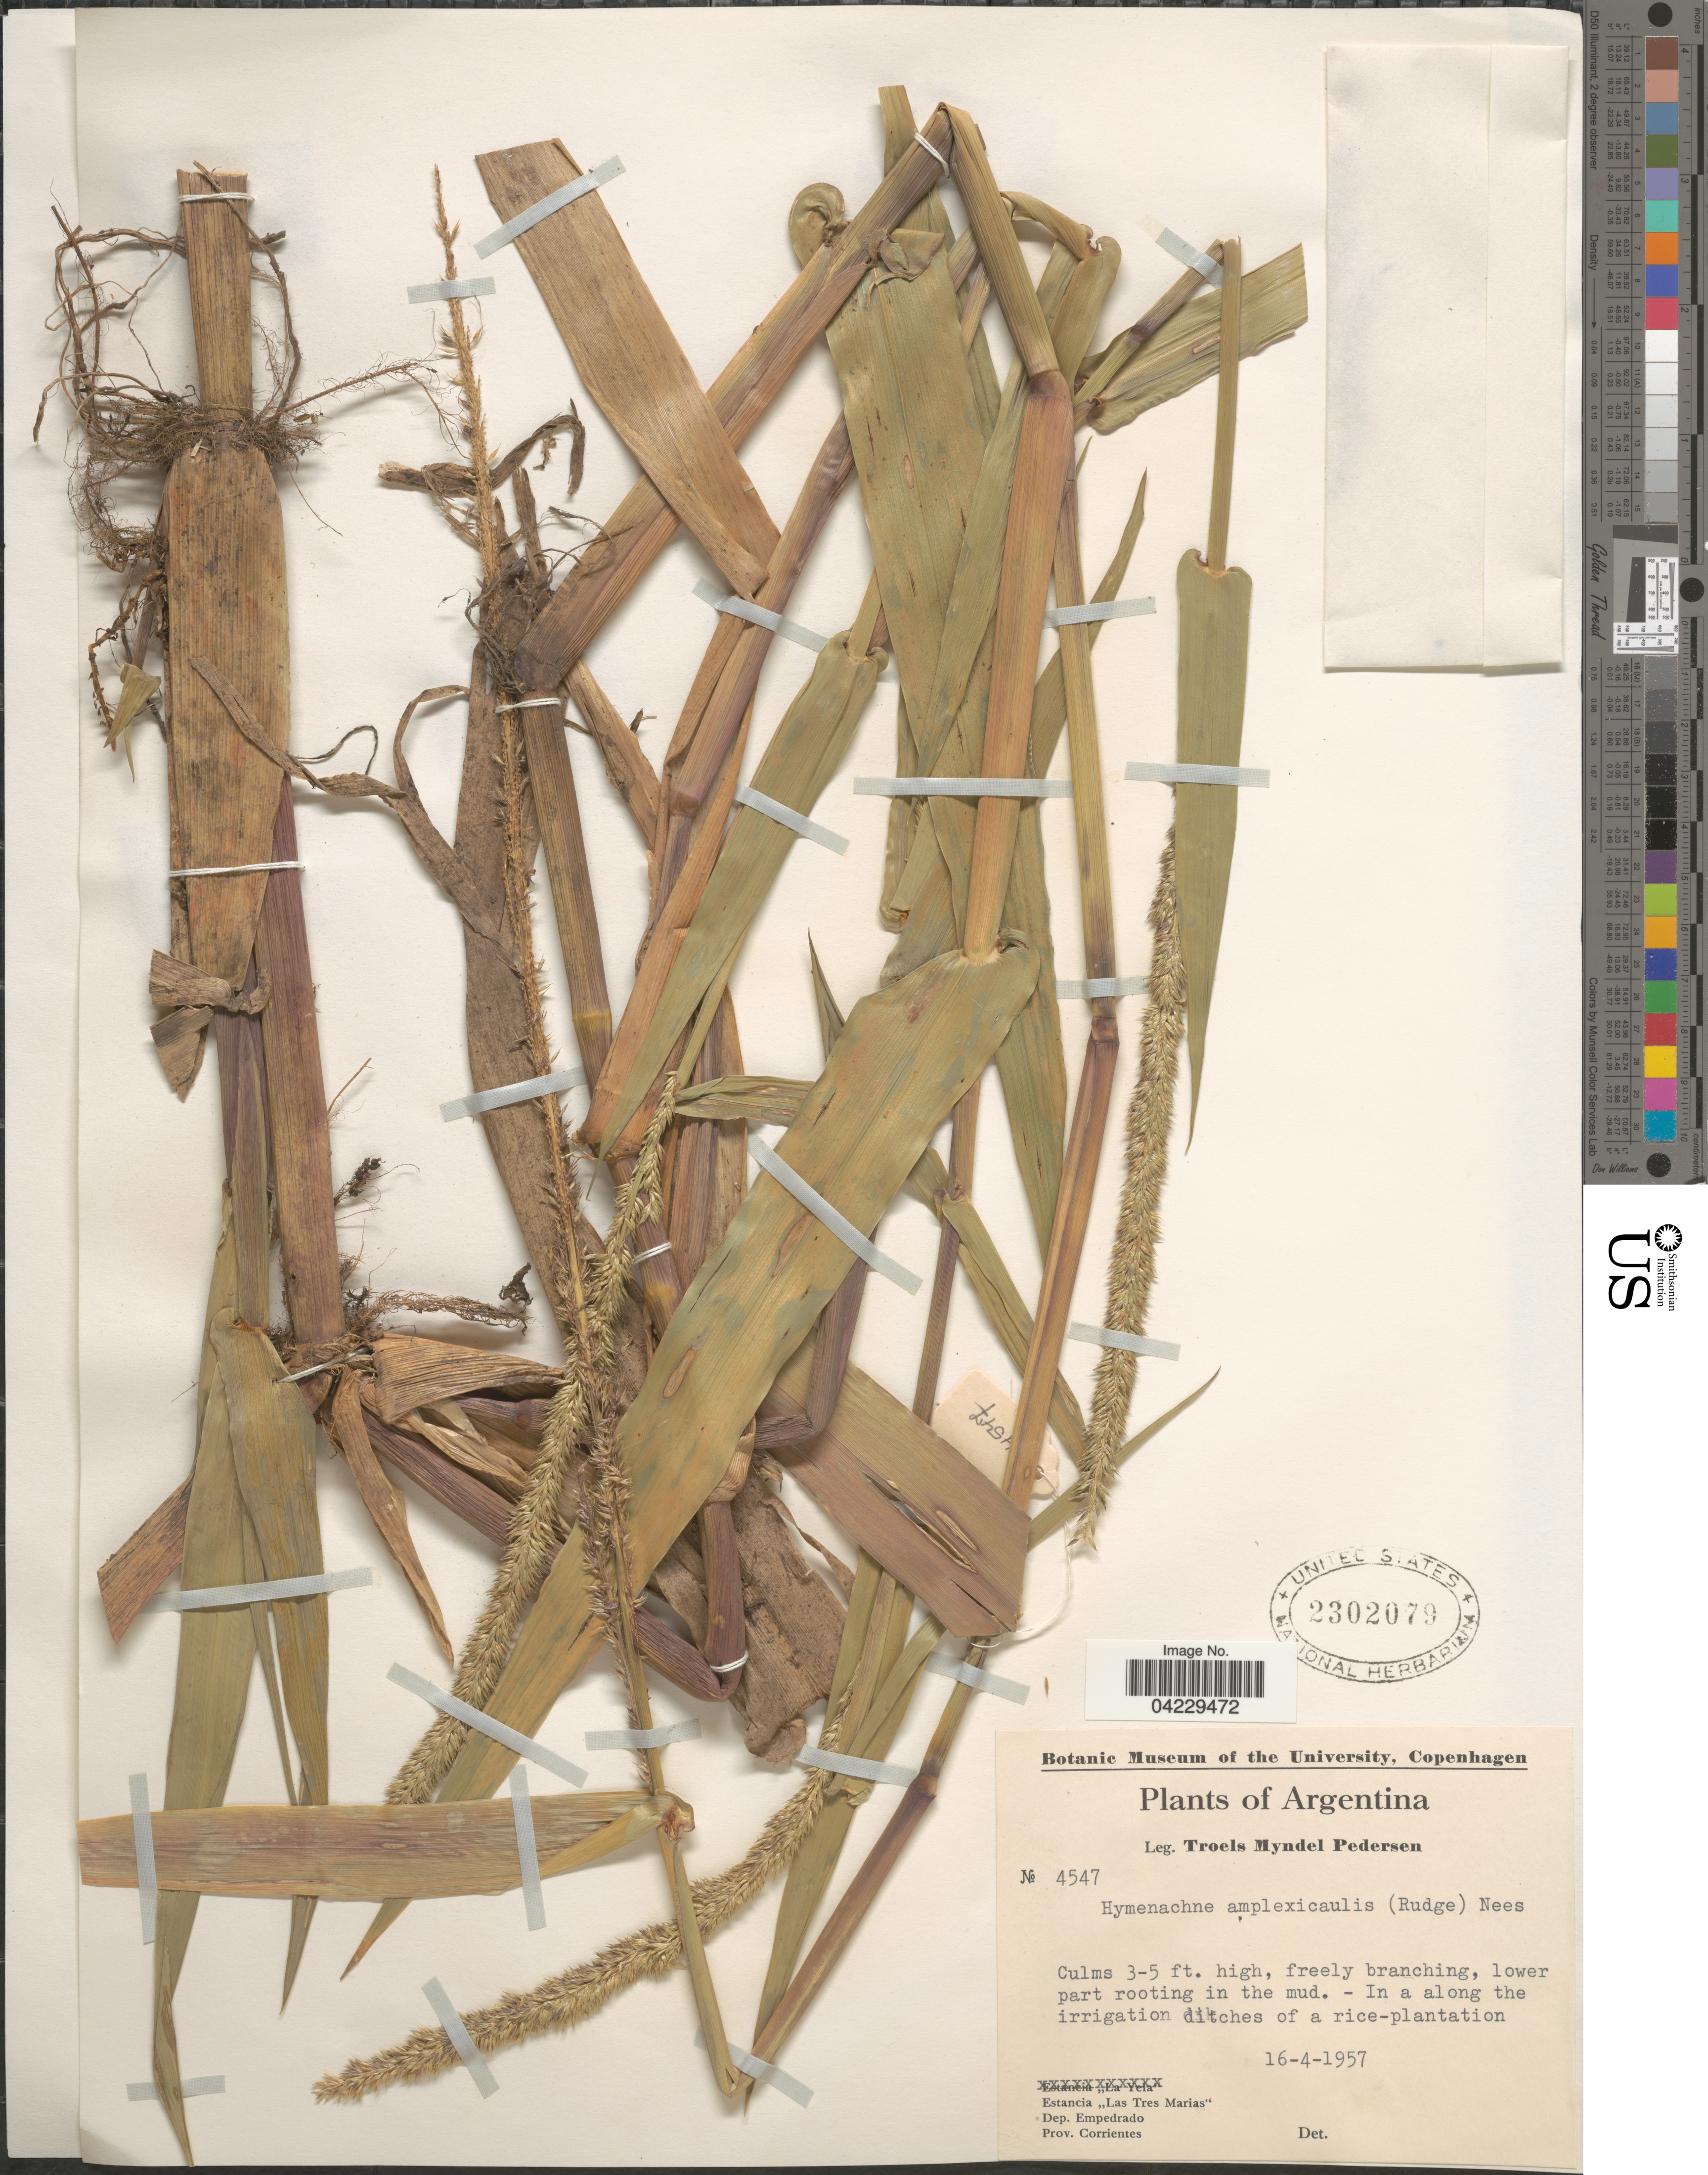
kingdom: Plantae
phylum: Tracheophyta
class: Liliopsida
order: Poales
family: Poaceae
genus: Hymenachne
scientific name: Hymenachne amplexicaulis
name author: (Rudge) Nees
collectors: T. Pederson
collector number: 4547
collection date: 1957-04-16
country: Argentina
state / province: Corrientes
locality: Estancia "Las Tres Marias". Dep. Empedrado.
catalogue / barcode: US 2302079